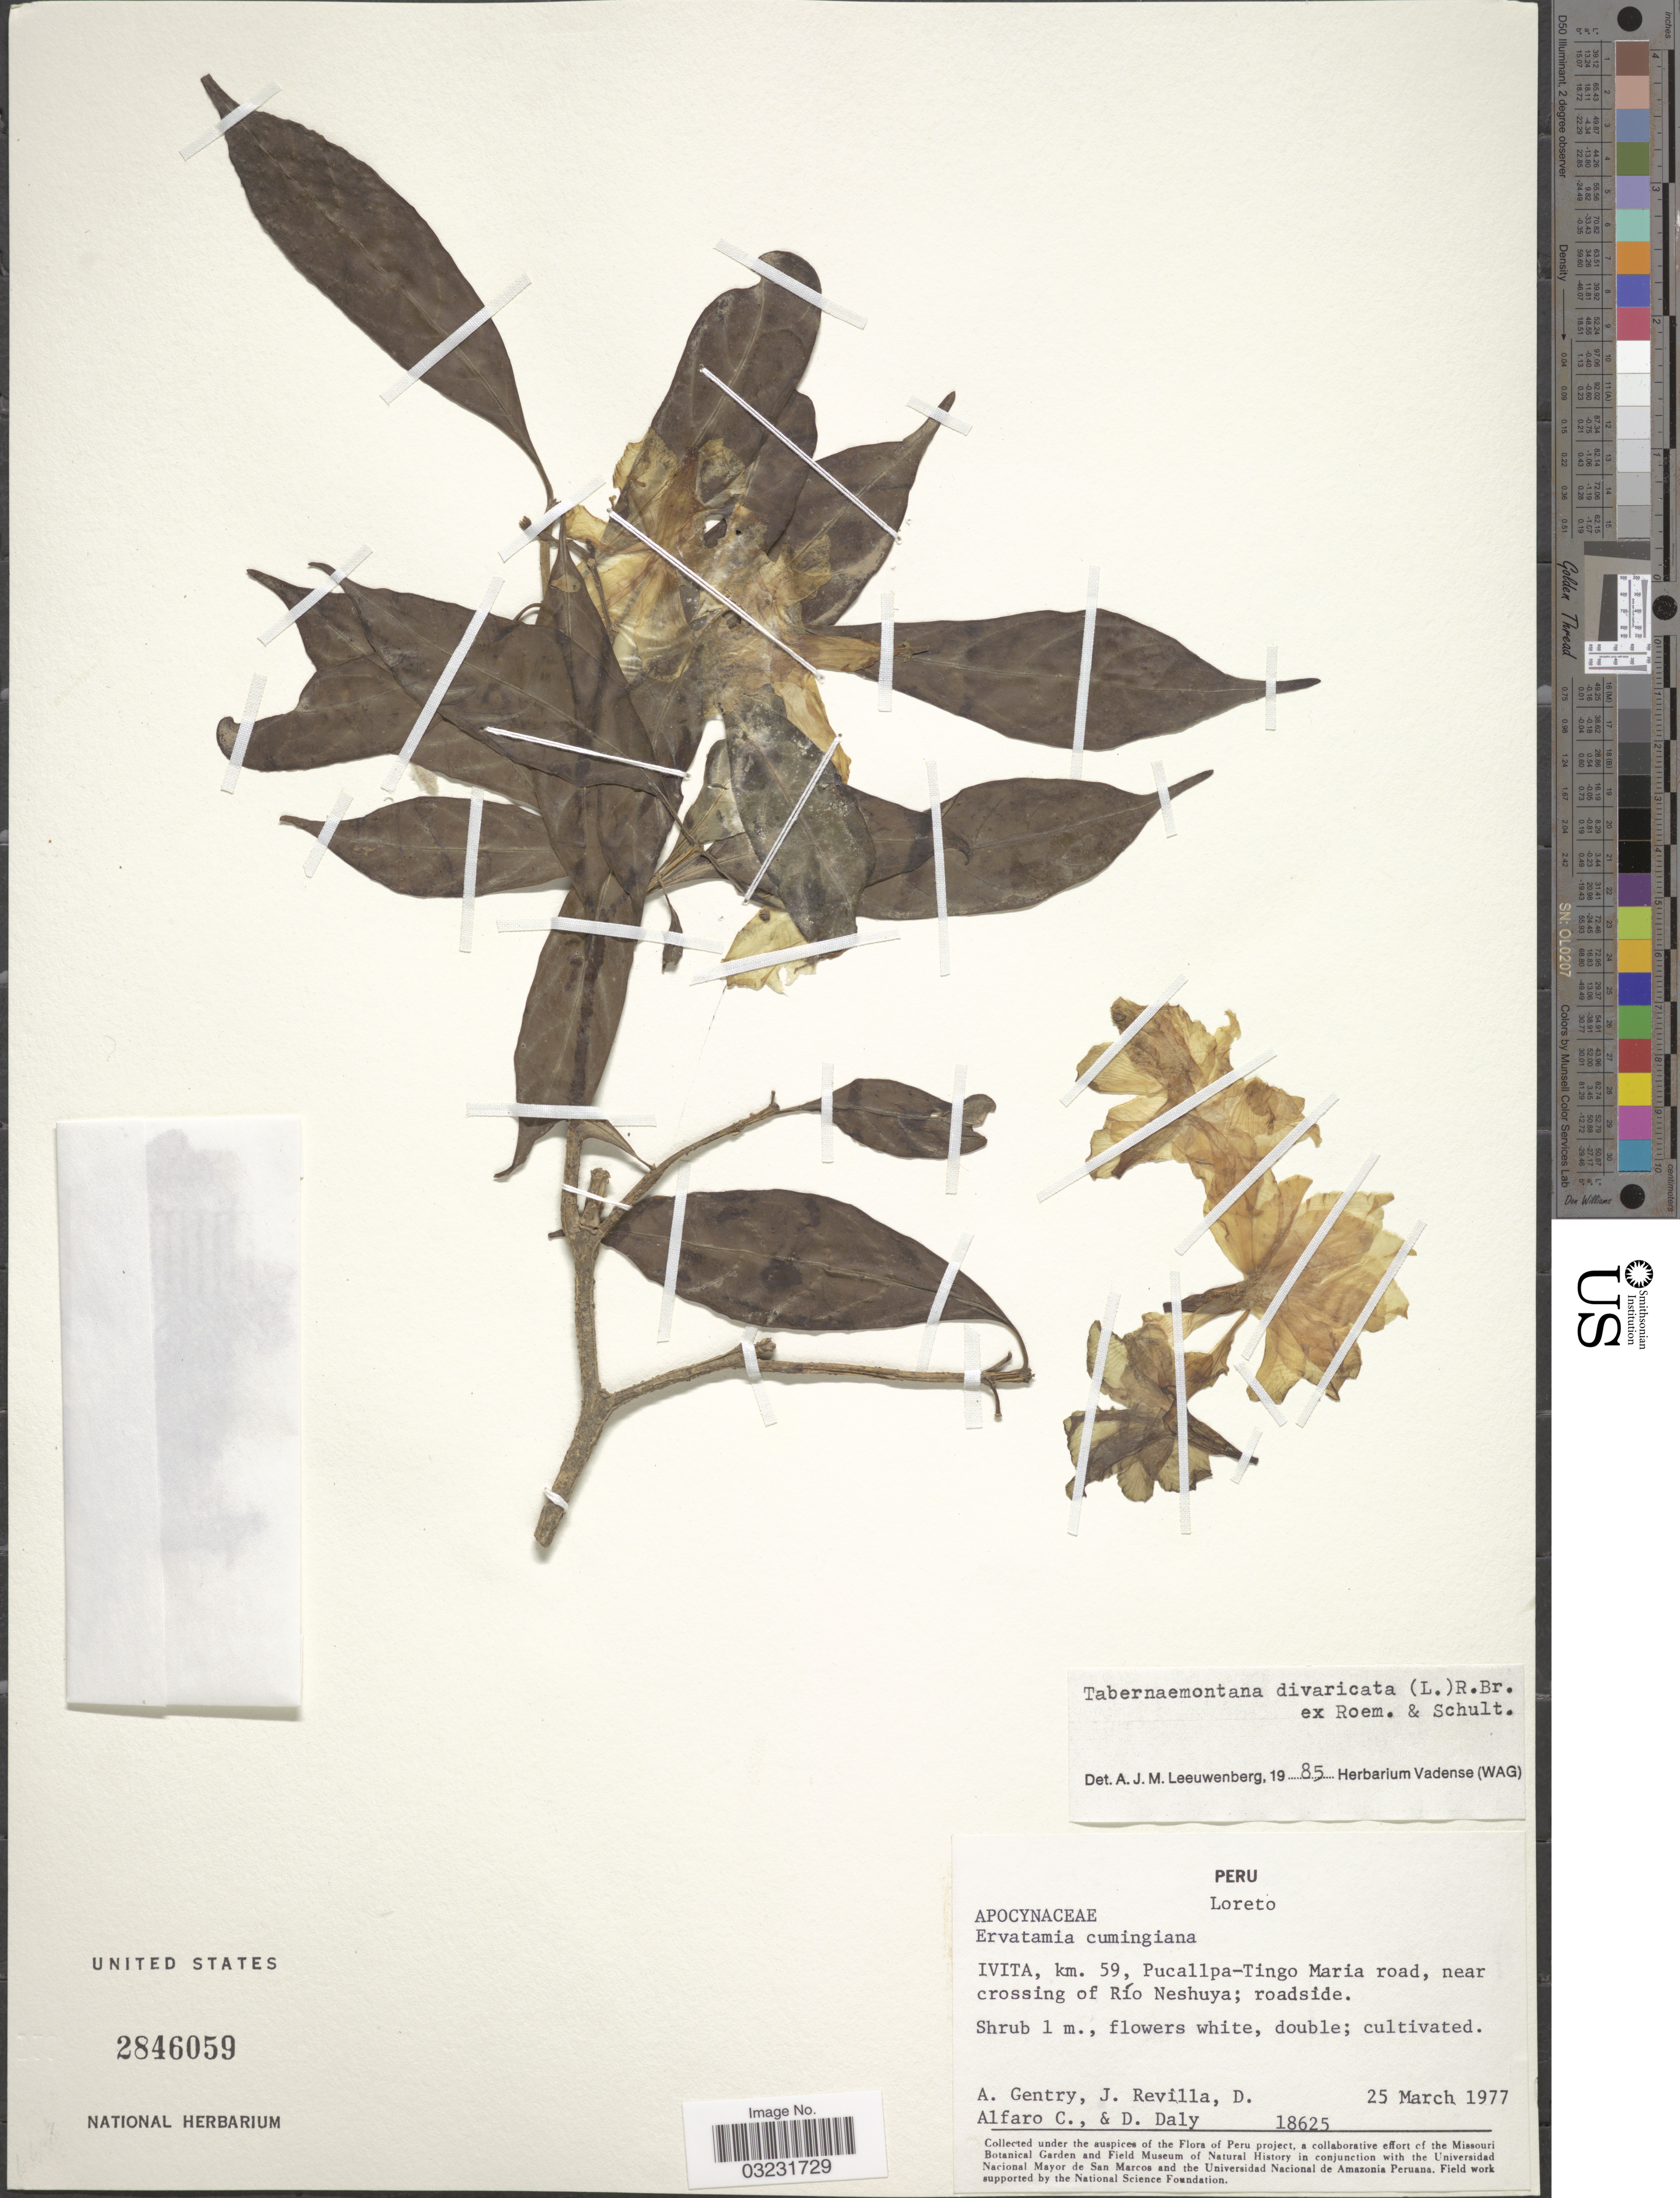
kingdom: Plantae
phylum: Tracheophyta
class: Magnoliopsida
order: Gentianales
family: Apocynaceae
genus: Tabernaemontana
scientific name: Tabernaemontana divaricata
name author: (L.) R. Br. ex Roem. & Schult.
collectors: A. H. Gentry, J. Revilla, D. Alfaro Castaneda & D. C. Daly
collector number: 18625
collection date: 1977-03-25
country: Peru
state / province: Loreto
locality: Ivita, km. 59, Pucallpa-Tingo Maria road, near crossing of Río Neshuya; roadside.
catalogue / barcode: US 2846059